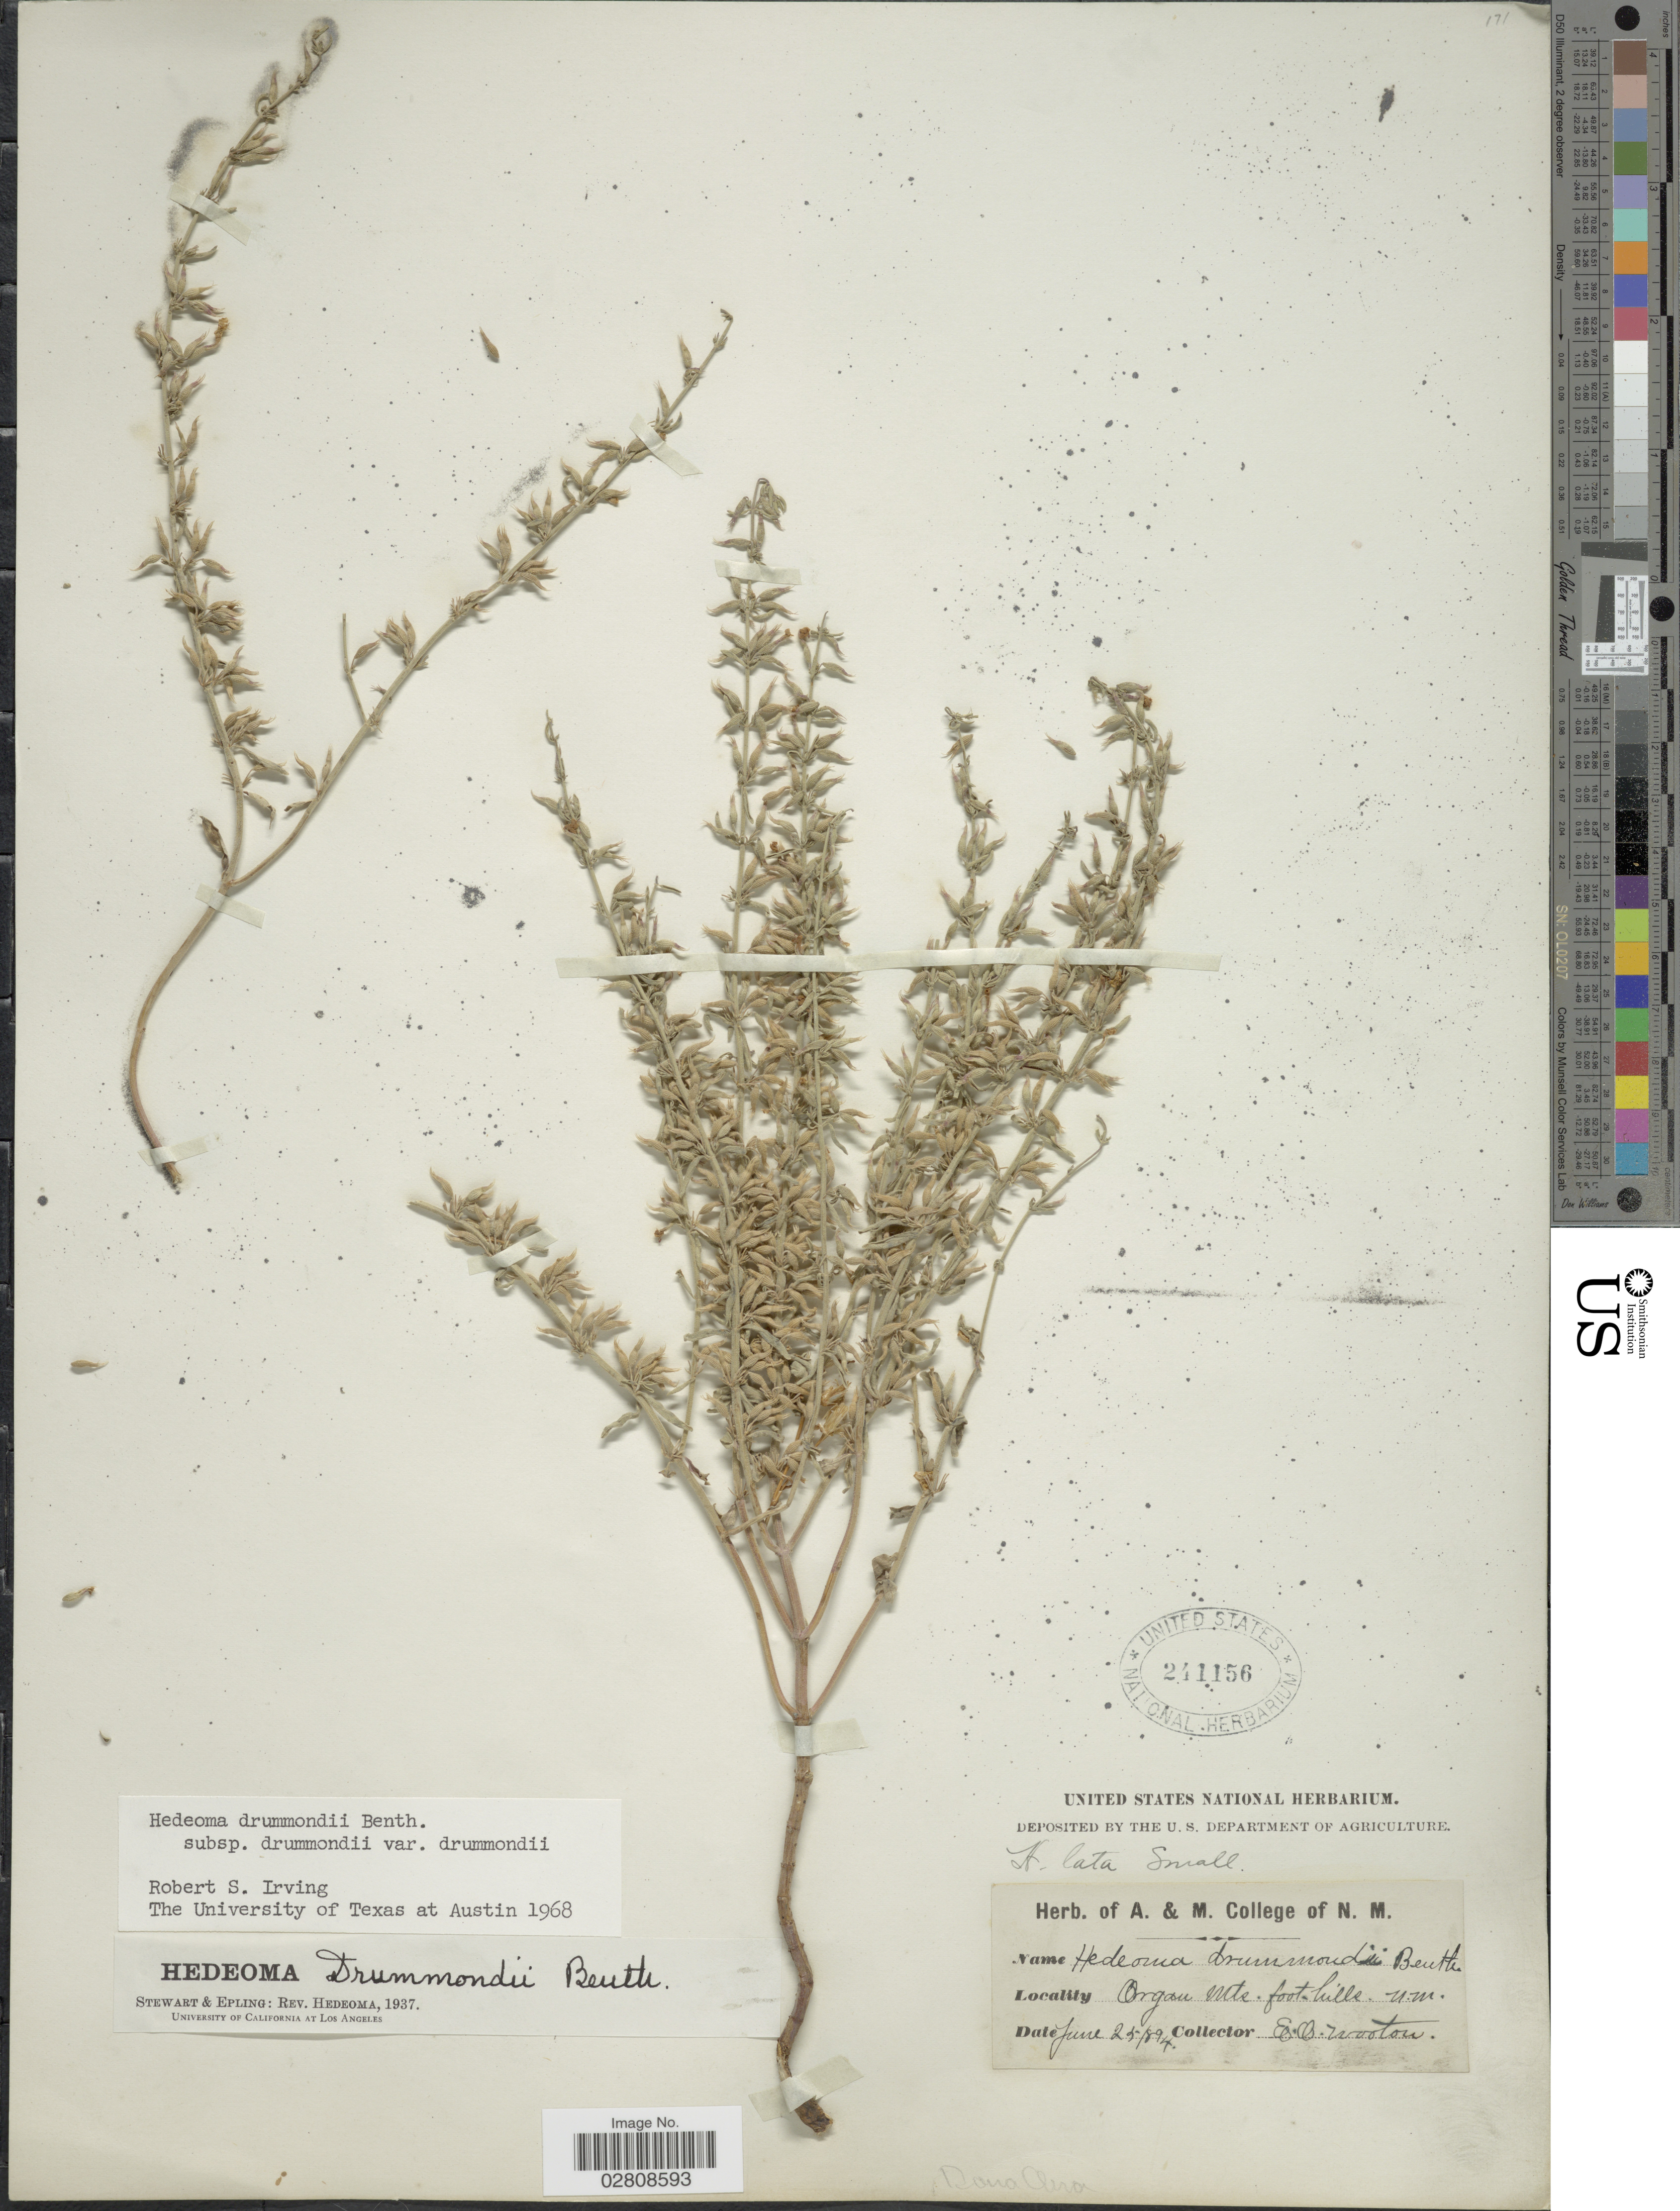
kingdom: Plantae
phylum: Tracheophyta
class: Magnoliopsida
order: Lamiales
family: Lamiaceae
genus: Hedeoma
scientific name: Hedeoma drummondii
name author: Benth.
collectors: E. O. Wooton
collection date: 1894-06-25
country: United States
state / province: New Mexico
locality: Organ Mts. foot-hills. Dona Ana.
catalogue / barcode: US 241156